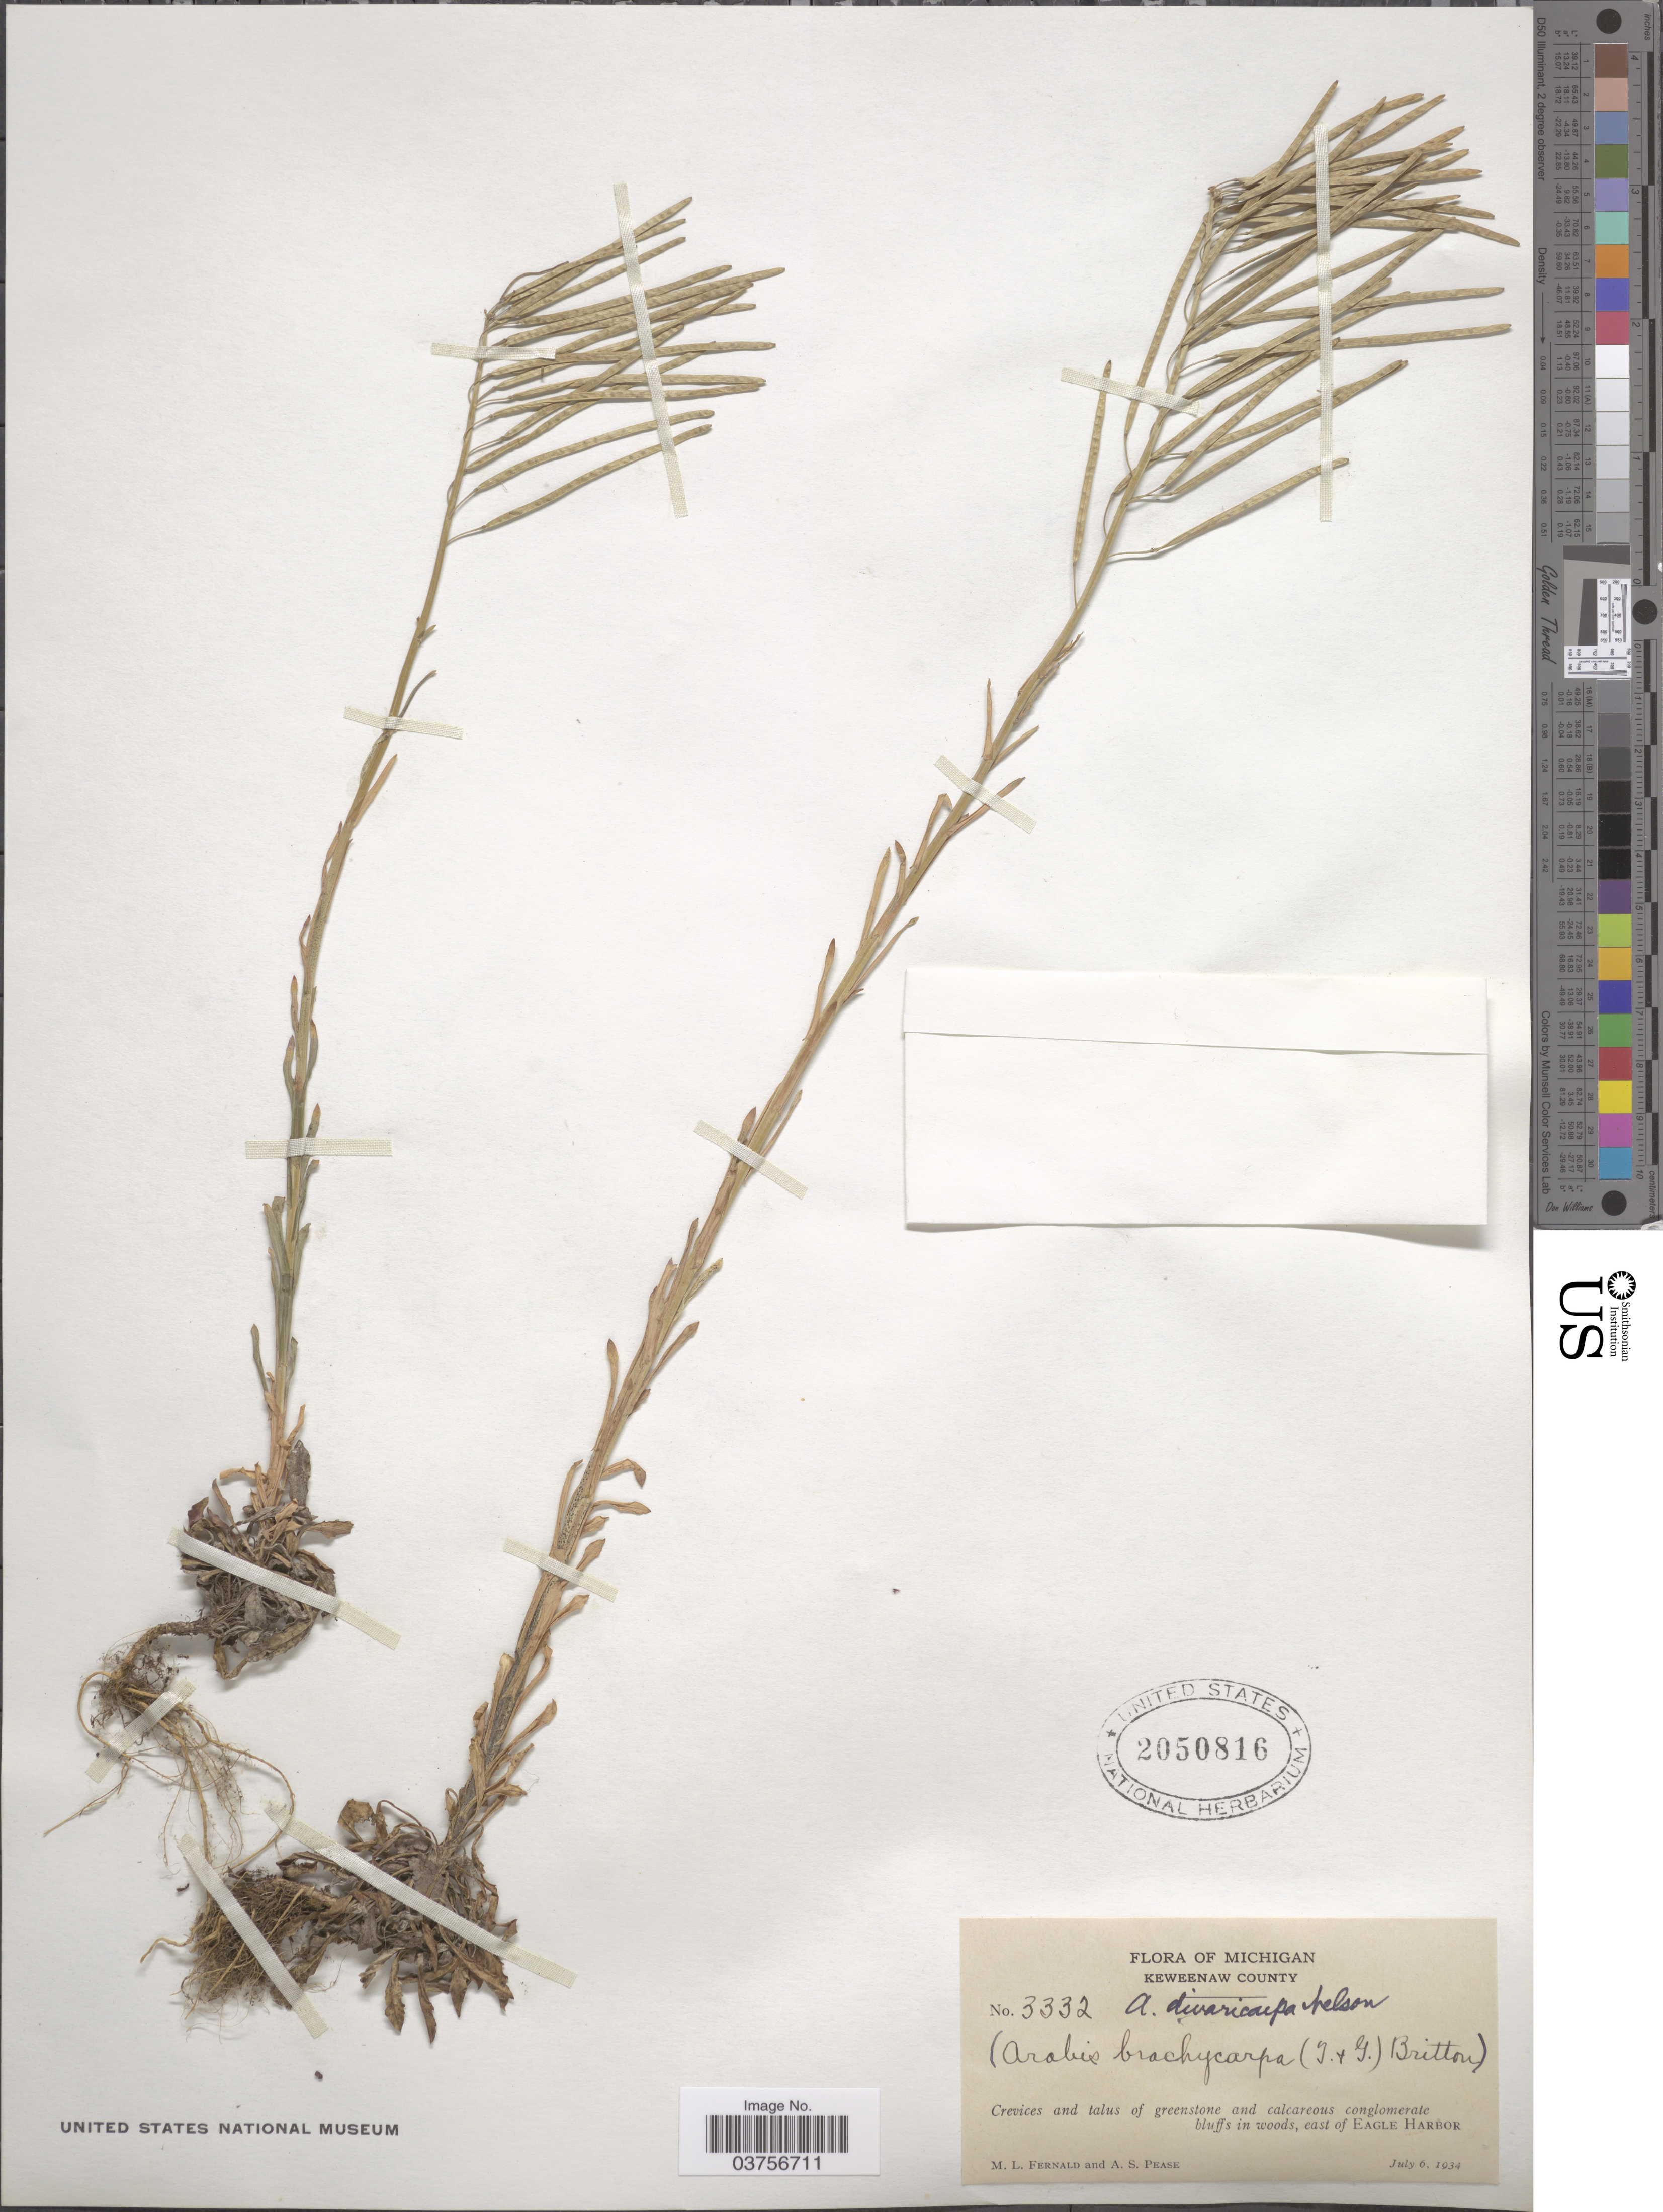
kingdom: Plantae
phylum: Tracheophyta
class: Magnoliopsida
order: Brassicales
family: Brassicaceae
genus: Arabis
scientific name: Arabis divaricarpa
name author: A. Nelson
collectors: M. L. Fernald & A. S. Pease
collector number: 3332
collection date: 1934-07-06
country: United States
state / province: Michigan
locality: Keweenaw County. East of Eagle Harbor.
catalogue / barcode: US 2050816